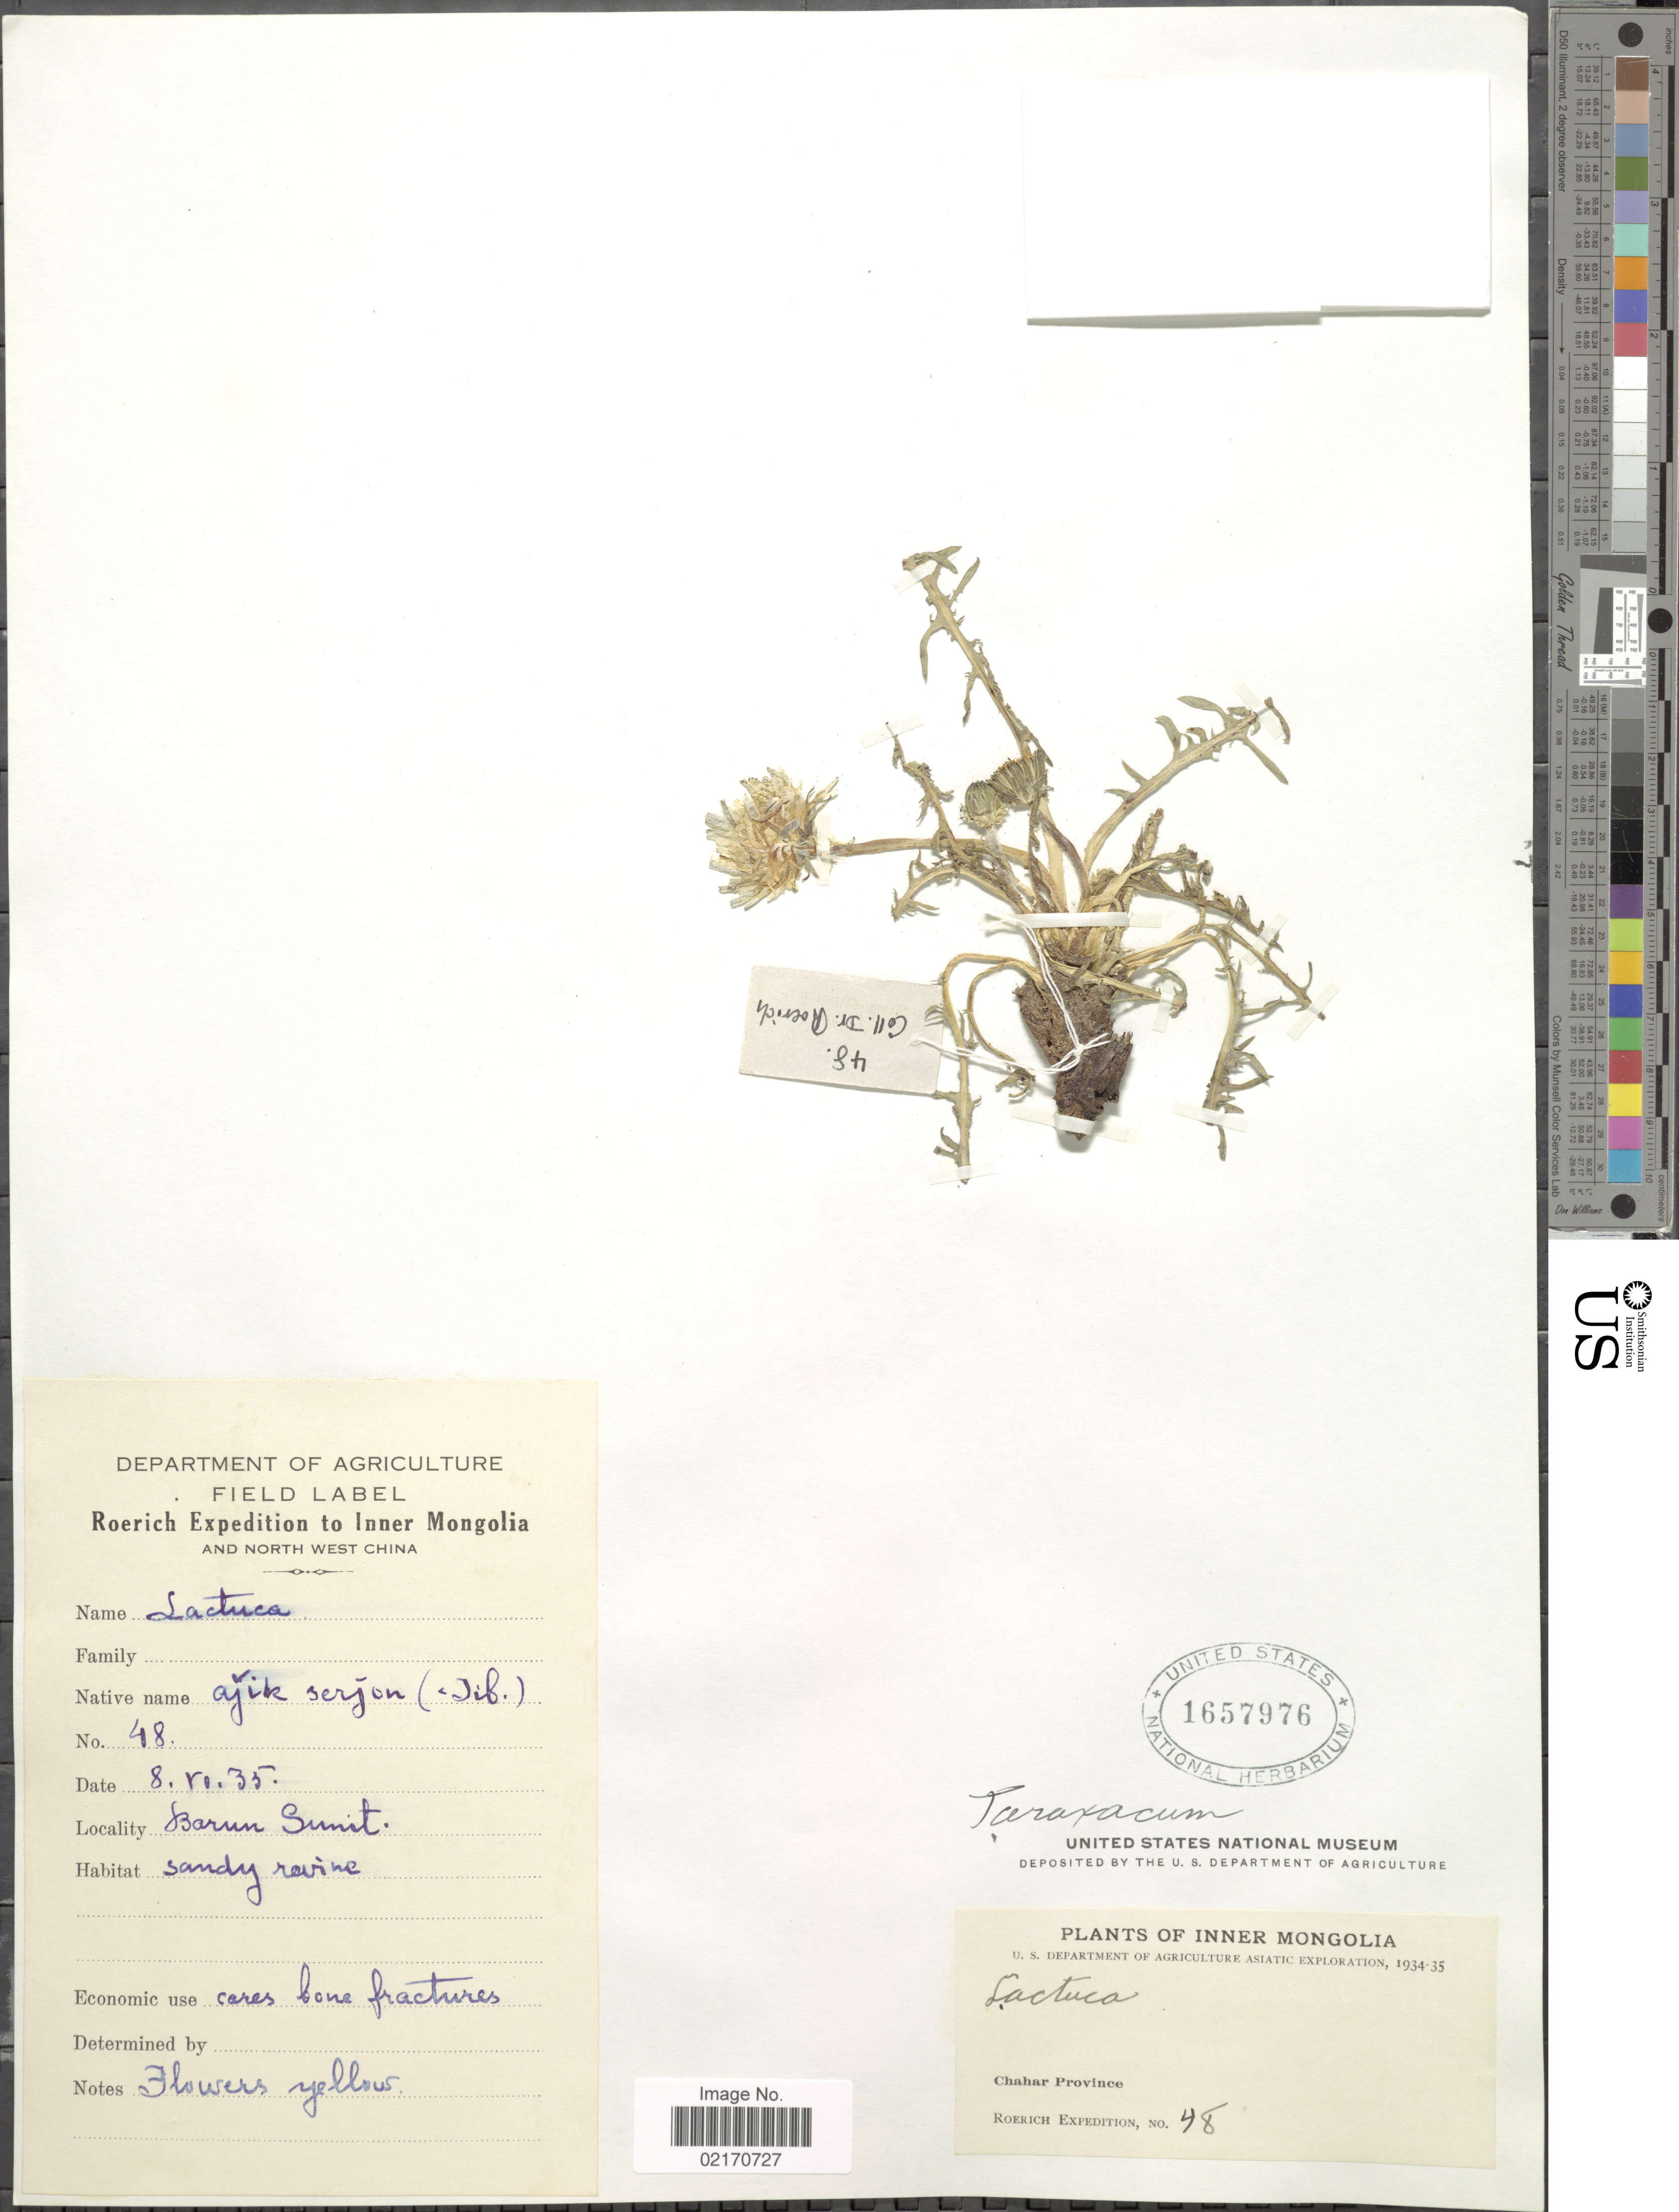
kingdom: Plantae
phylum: Tracheophyta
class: Magnoliopsida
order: Asterales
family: Asteraceae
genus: Taraxacum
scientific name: Taraxacum sp.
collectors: Roerich Expedition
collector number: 48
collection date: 1935-06-08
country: China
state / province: Nei Monggol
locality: Inner Mongolia, Chahar Province, Barun Summit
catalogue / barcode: US 1657976